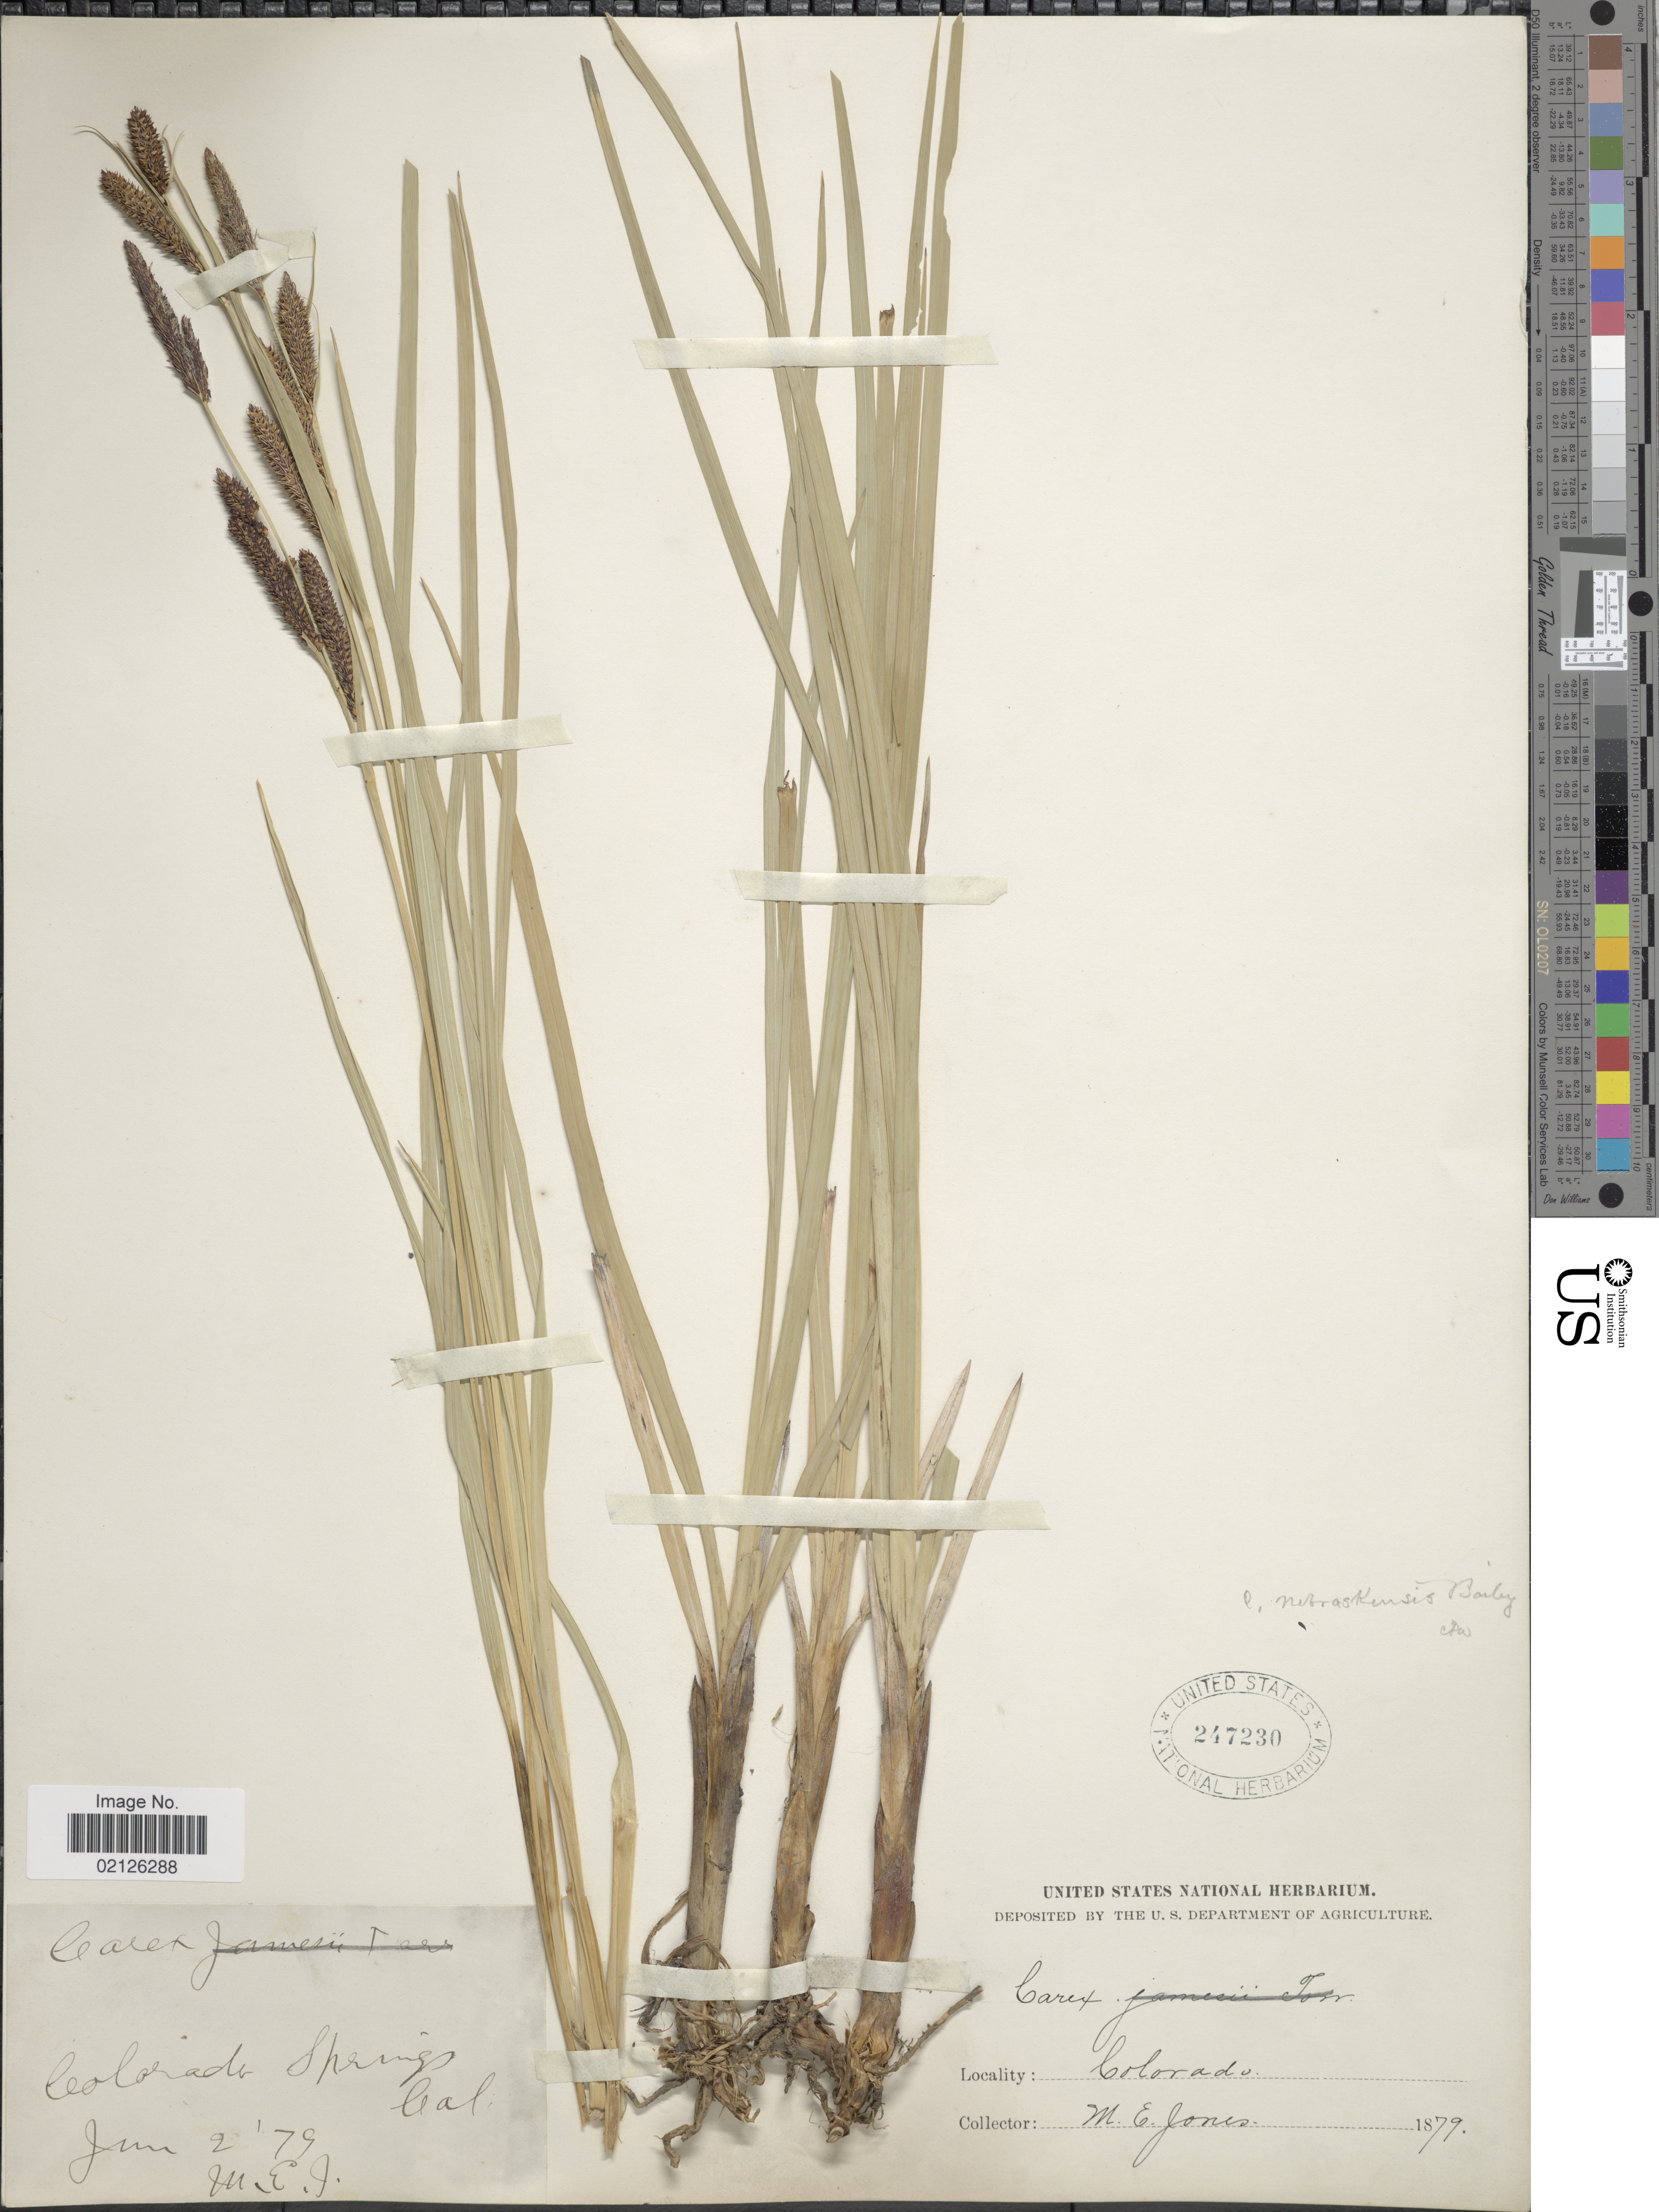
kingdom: Plantae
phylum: Tracheophyta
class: Liliopsida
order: Poales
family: Cyperaceae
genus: Carex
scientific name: Carex nebrascensis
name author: Dewey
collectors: M. E. Jones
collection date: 1879-06-02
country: United States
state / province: Colorado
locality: Colorado Springs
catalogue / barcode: US 247230